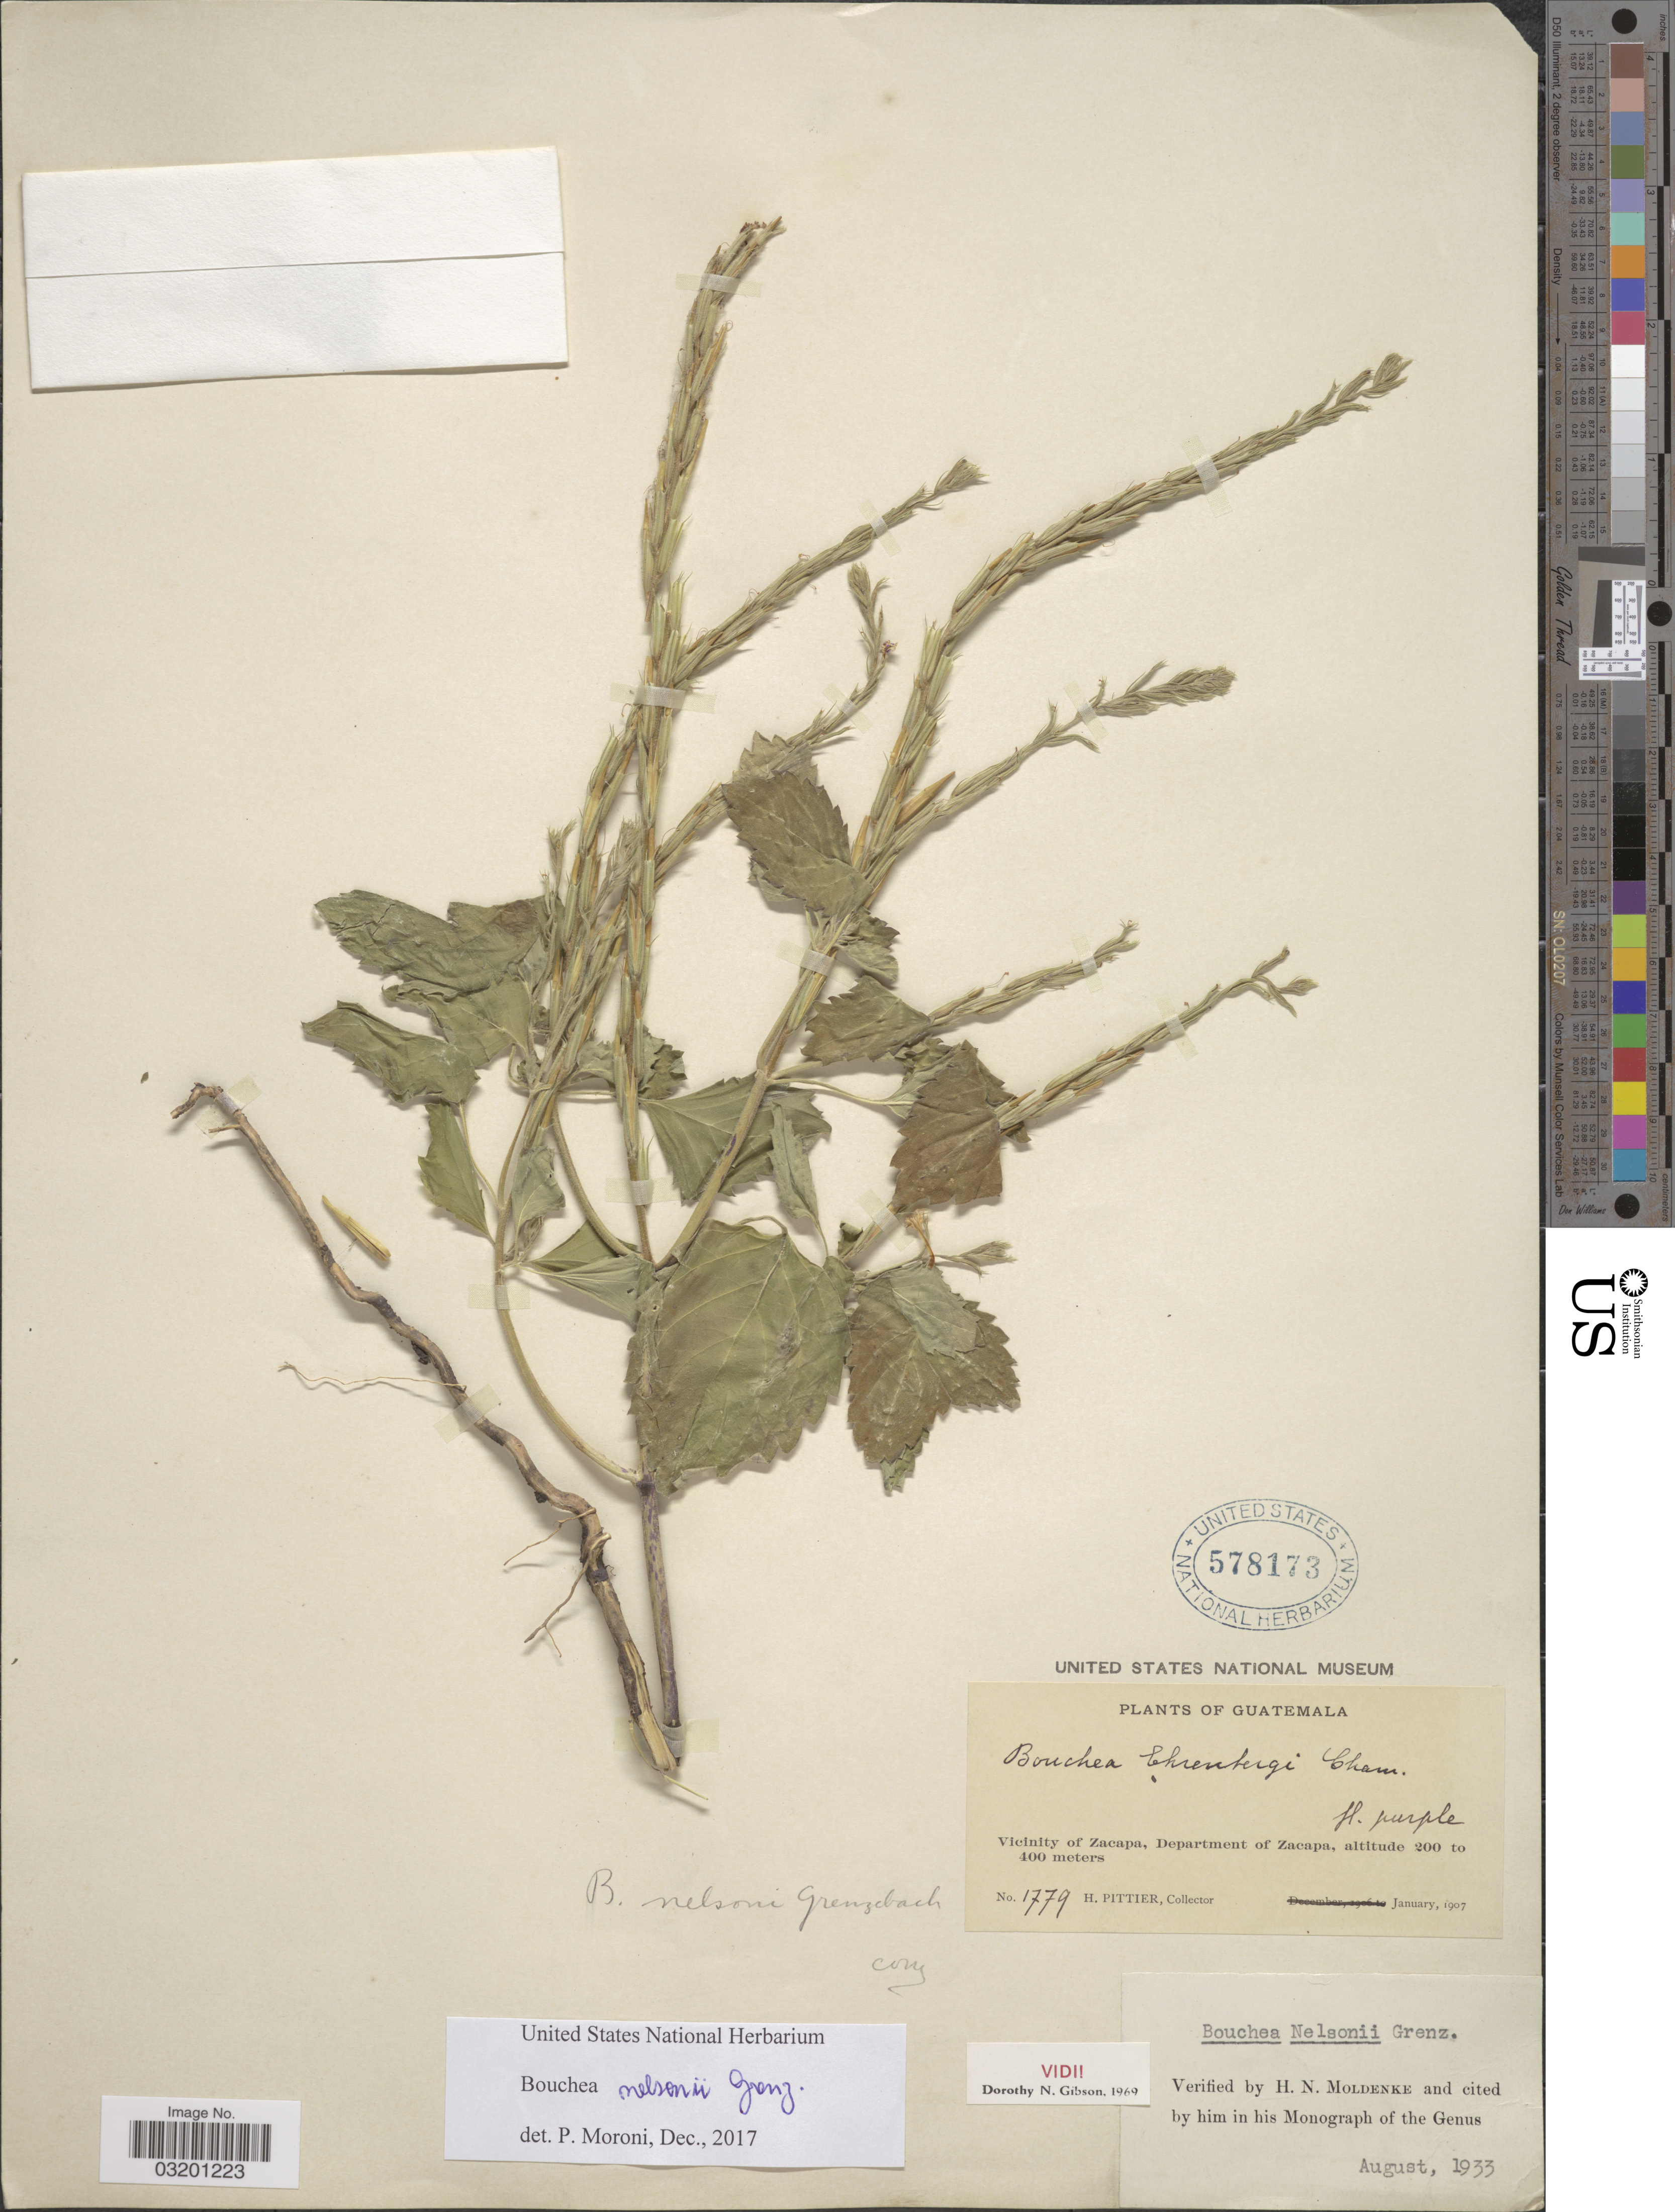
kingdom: Plantae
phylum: Tracheophyta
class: Magnoliopsida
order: Lamiales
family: Verbenaceae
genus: Bouchea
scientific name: Bouchea nelsonii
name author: Grenzeb.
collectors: H. F. Pittier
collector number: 1779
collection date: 1907-01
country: Guatemala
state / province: Zacapa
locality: Vicinity of Zacapa, Department of Zacapa.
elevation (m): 200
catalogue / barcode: US 578173